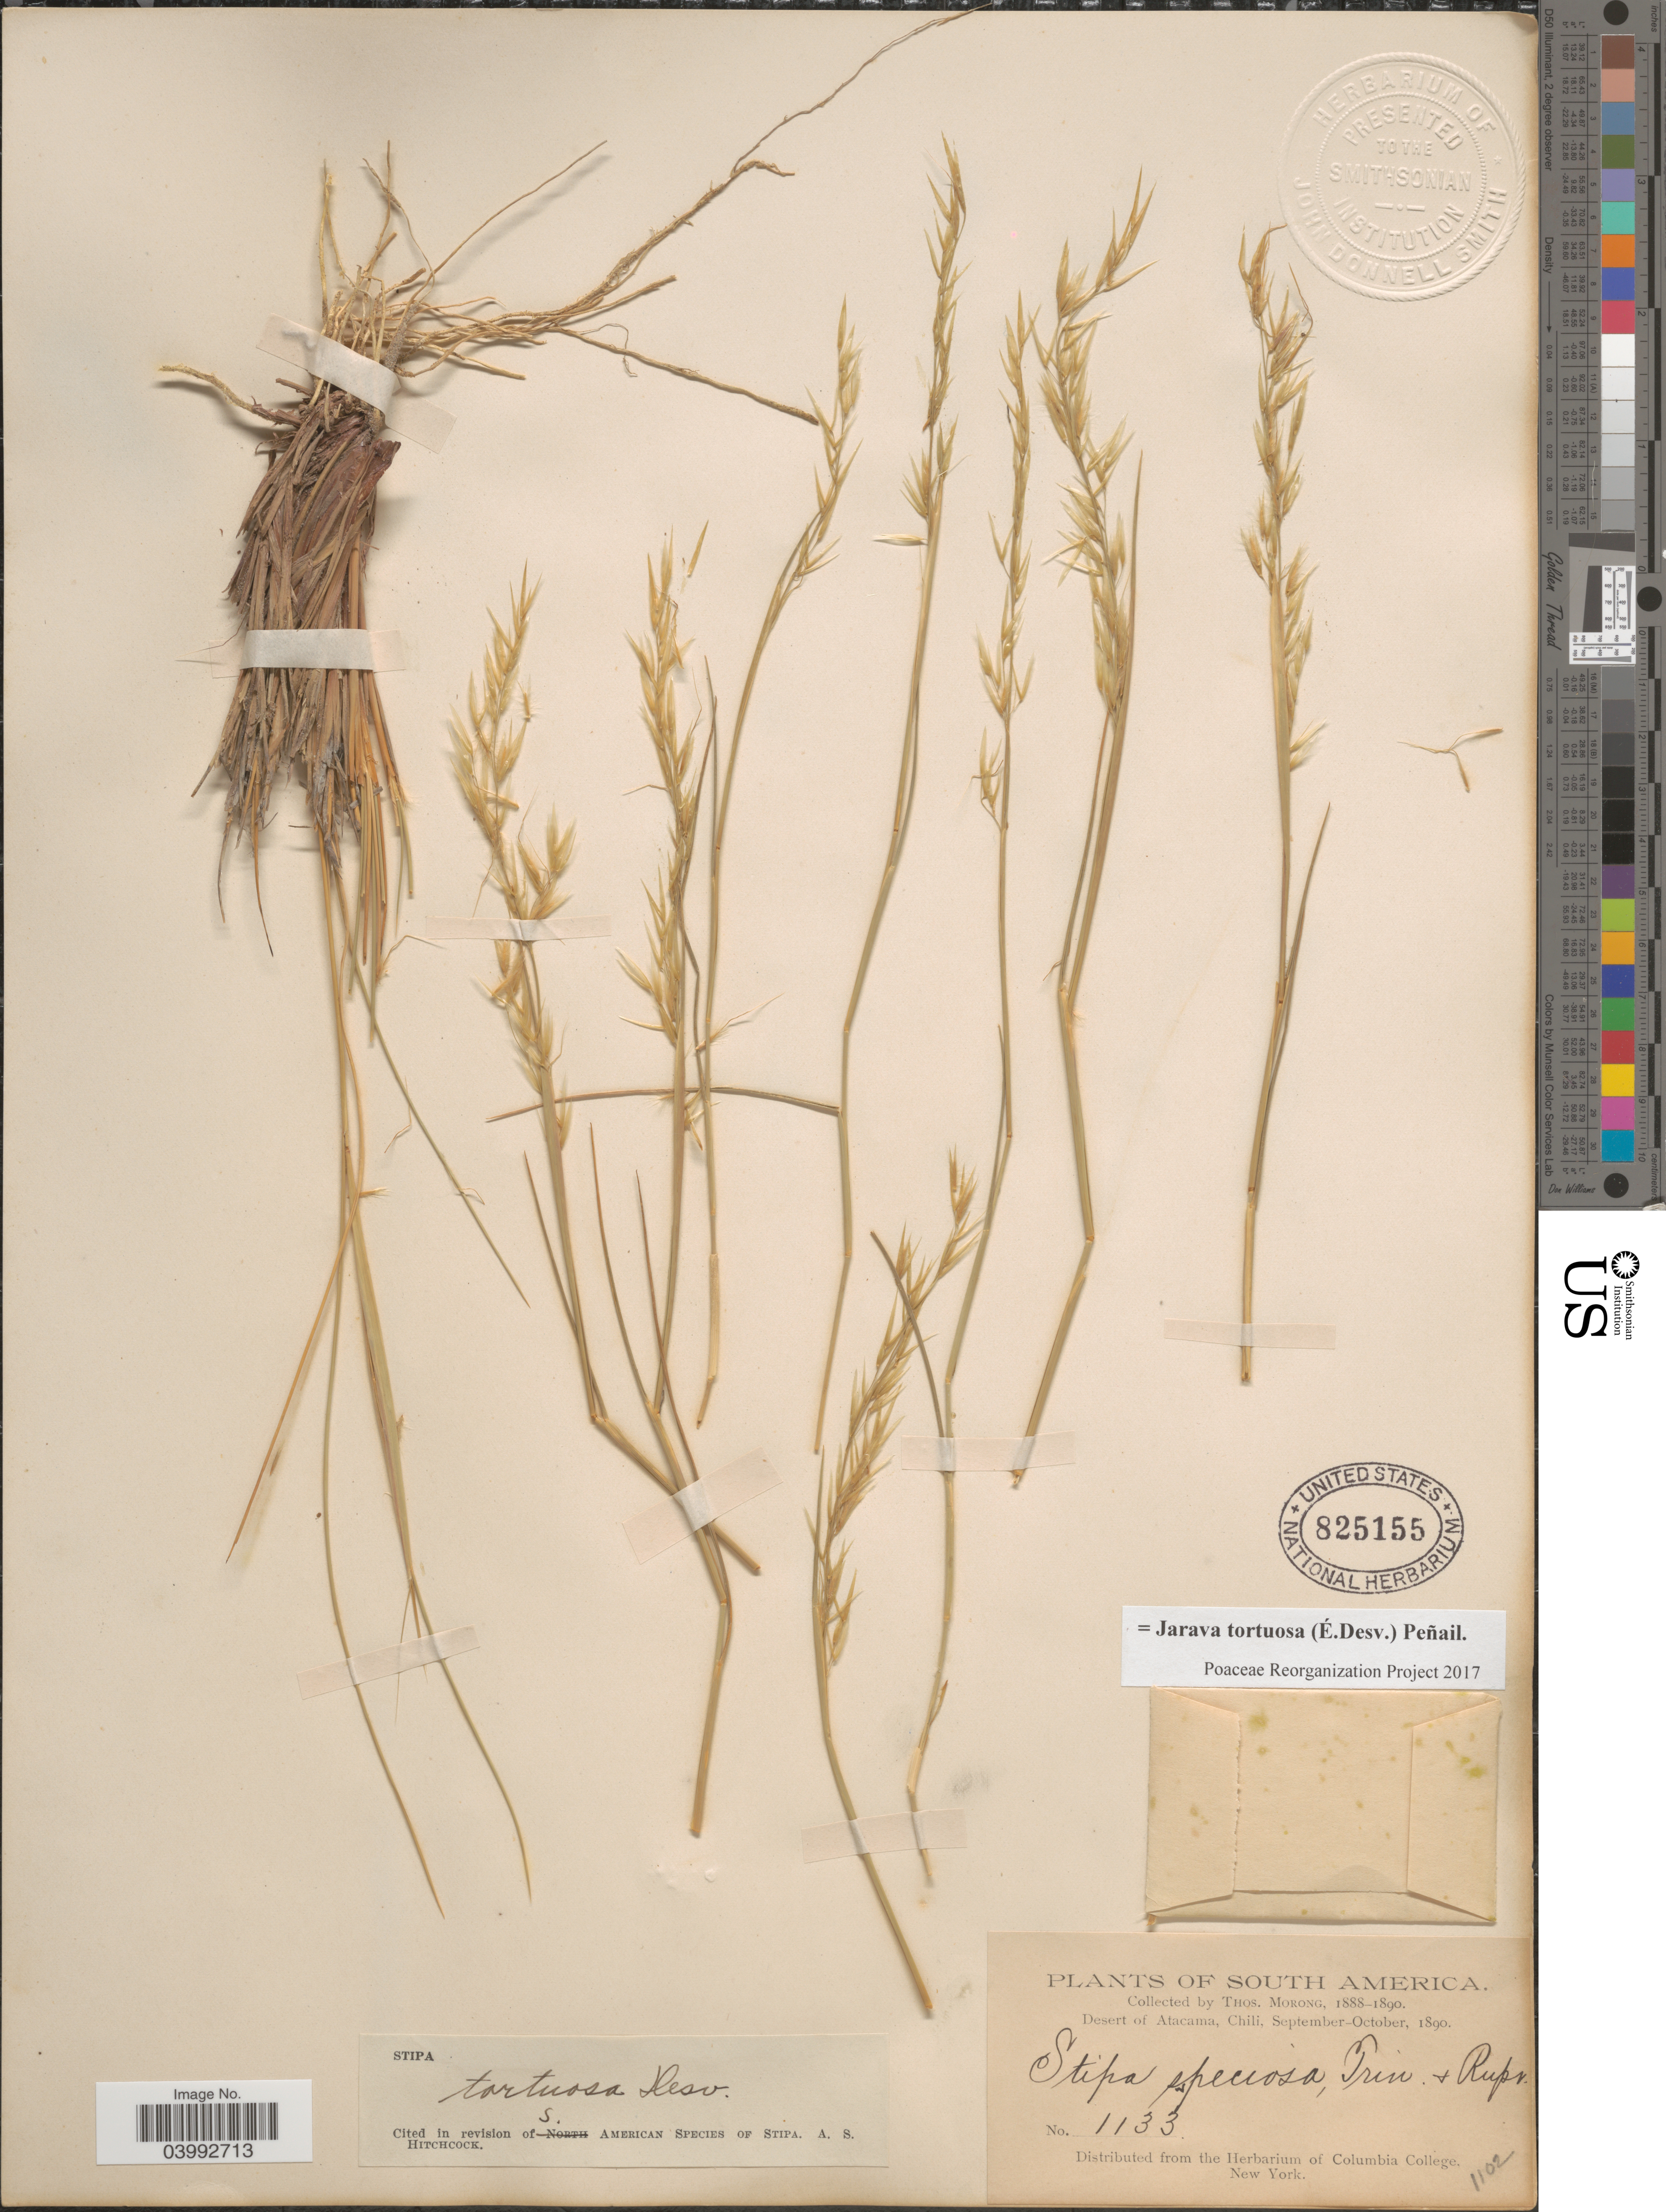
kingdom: Plantae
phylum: Tracheophyta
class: Liliopsida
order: Poales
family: Poaceae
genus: Jarava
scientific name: Jarava tortuosa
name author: (É. Desv.) Peñail.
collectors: ex herb. T. Morong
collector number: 1133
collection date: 1890-09/1890-10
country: Chile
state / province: Atacama (III)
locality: Desert of Atacama, Chili.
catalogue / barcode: US 825155